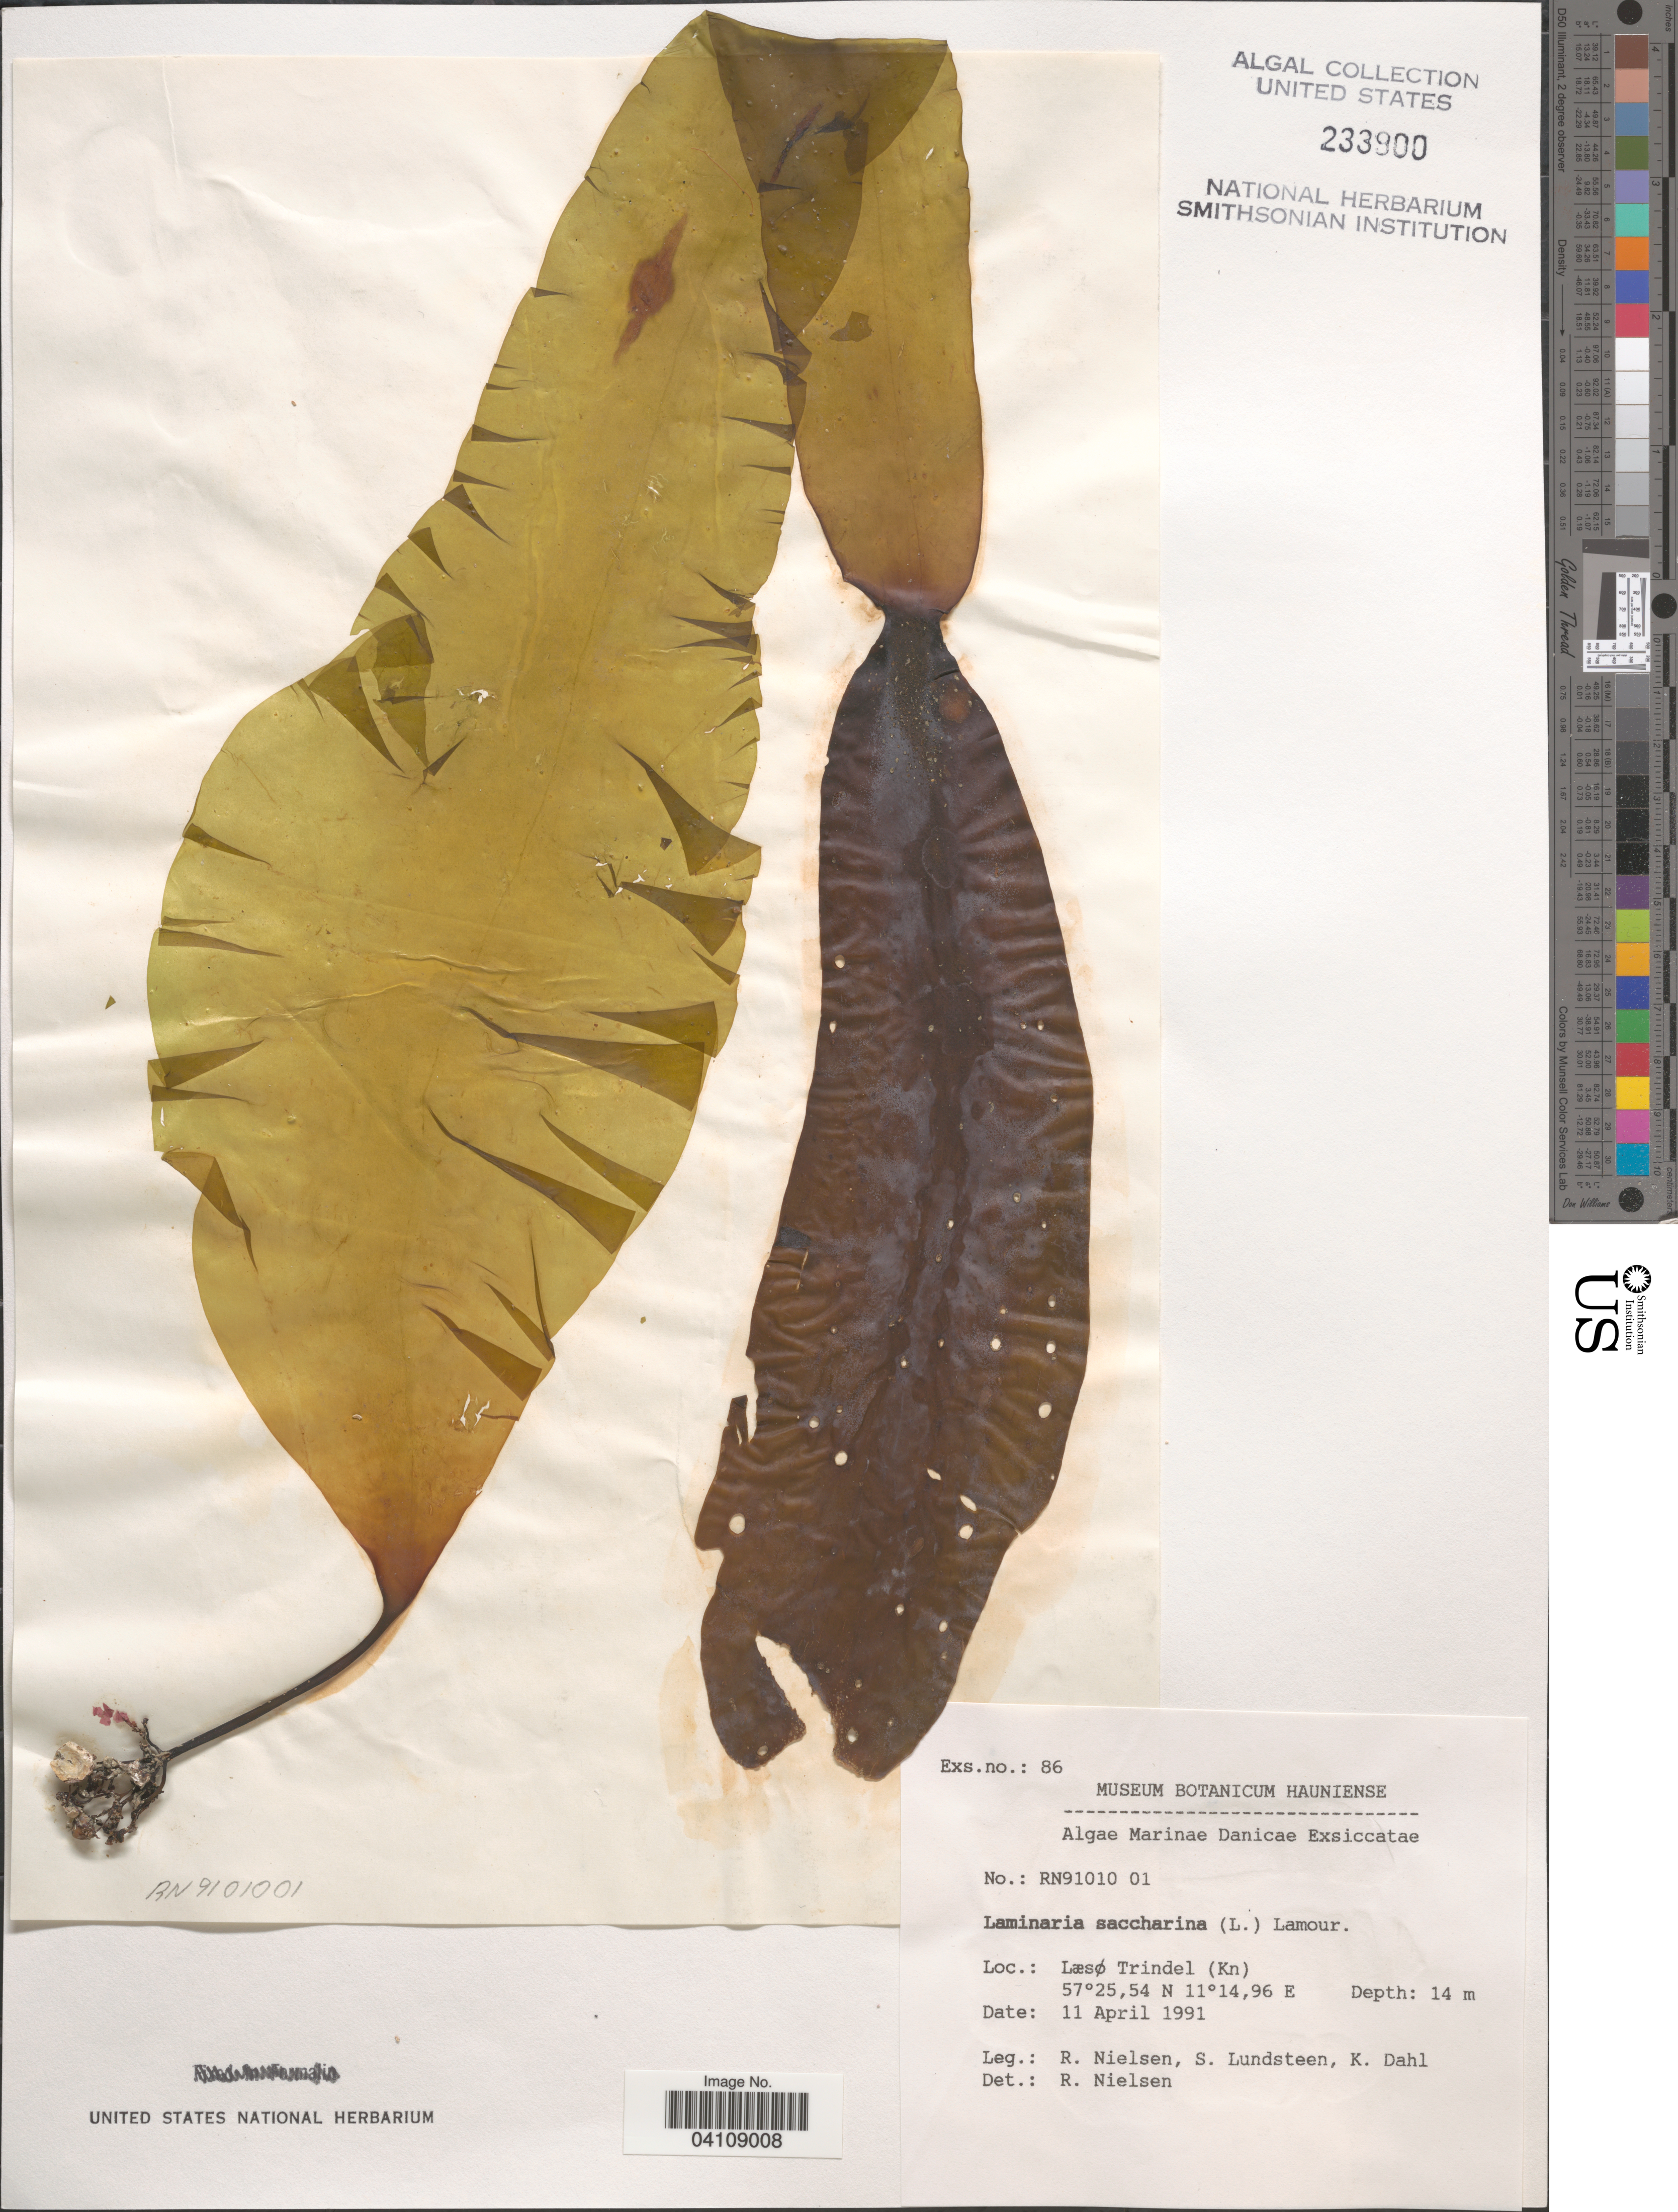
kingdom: Chromista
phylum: Ochrophyta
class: Phaeophyceae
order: Laminariales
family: Laminariaceae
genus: Saccharina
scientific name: Saccharina latissima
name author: C.E. Lane et al.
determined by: Algae name updating Project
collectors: R. Nielsen, S. Lundsteen & K. Dahl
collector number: RN91010 01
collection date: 1991-04-11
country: Denmark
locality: Danicae. Læsø Trindel (Kn).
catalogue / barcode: US 233900